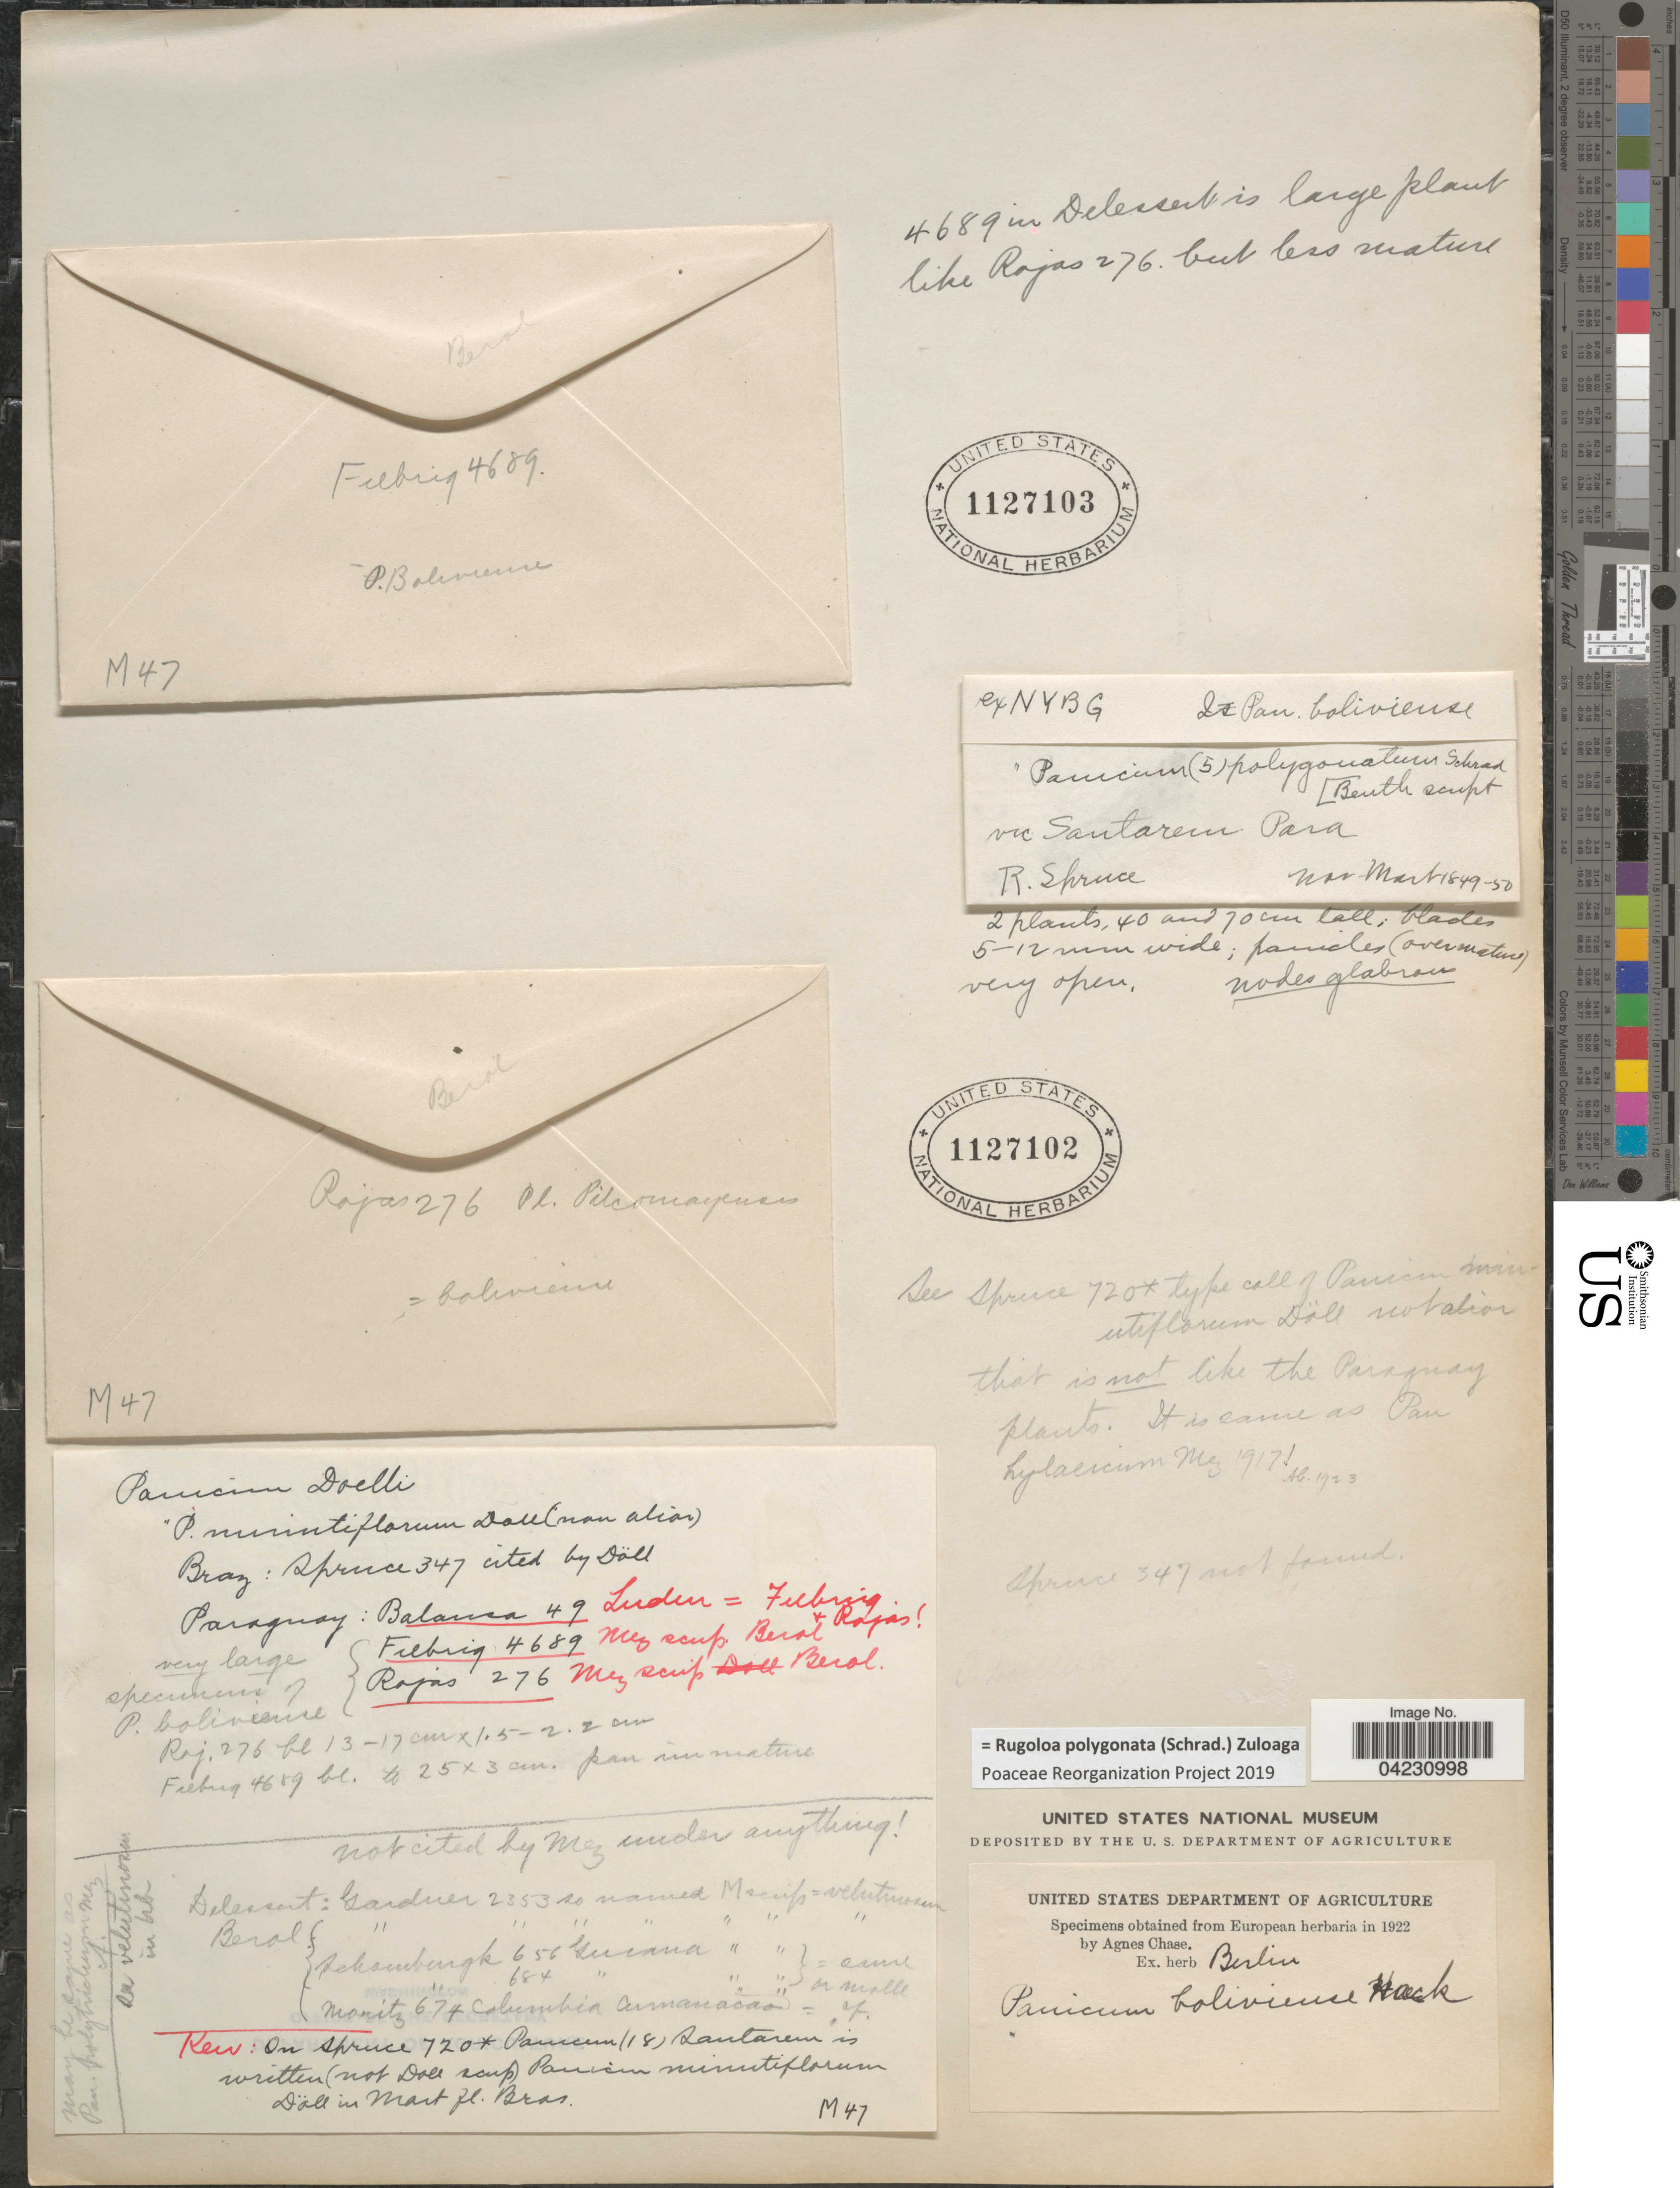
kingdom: Plantae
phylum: Tracheophyta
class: Liliopsida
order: Poales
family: Poaceae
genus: Rugoloa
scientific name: Rugoloa polygonata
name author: (Schrad.) Zuloaga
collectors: R. Spruce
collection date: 1949-11/1950-03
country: Brazil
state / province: Pará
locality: Vic Santarem. Pará.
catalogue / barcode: US 1127103-2